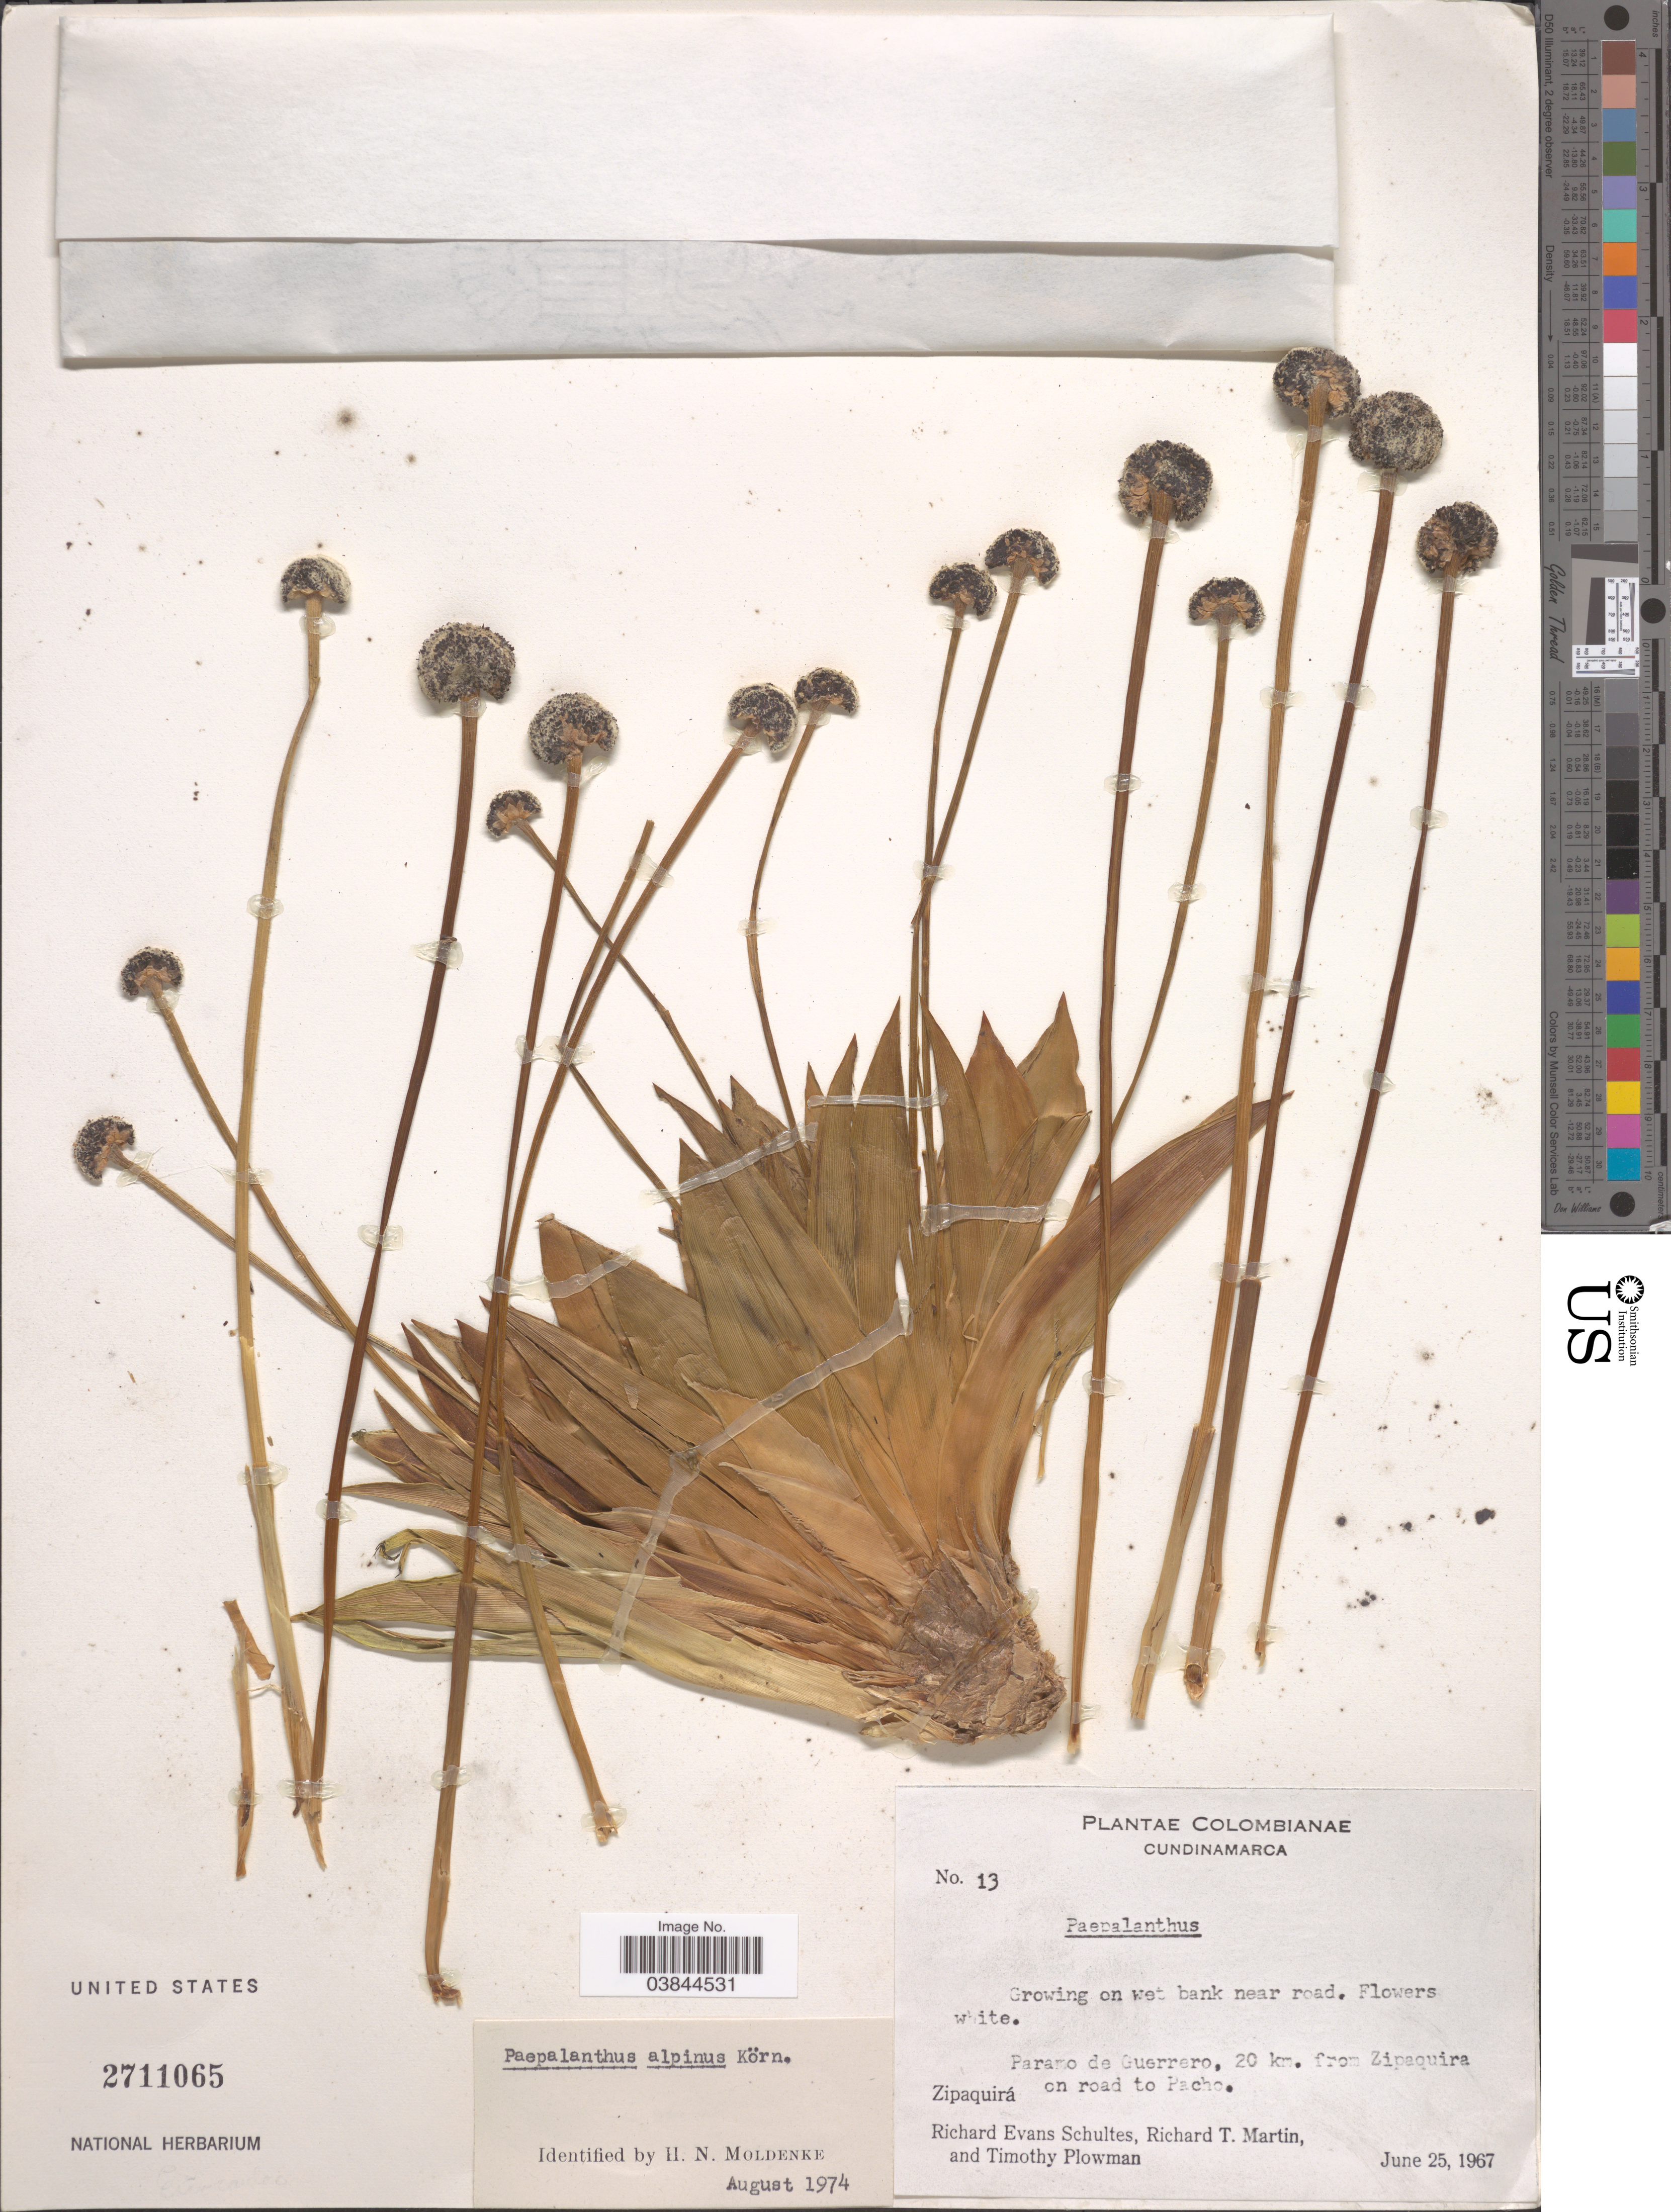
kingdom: Plantae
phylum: Tracheophyta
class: Liliopsida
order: Poales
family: Eriocaulaceae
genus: Paepalanthus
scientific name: Paepalanthus alpinus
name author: Körn.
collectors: R. E. Schultes, R. T. Martin & T. Plowman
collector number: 13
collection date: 1967-06-25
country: Colombia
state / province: Cundinamarca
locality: Zipaquirá. Paramo de Guerrero, 20 km. from Zipaquira on road to Pacho.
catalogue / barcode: US 2711065